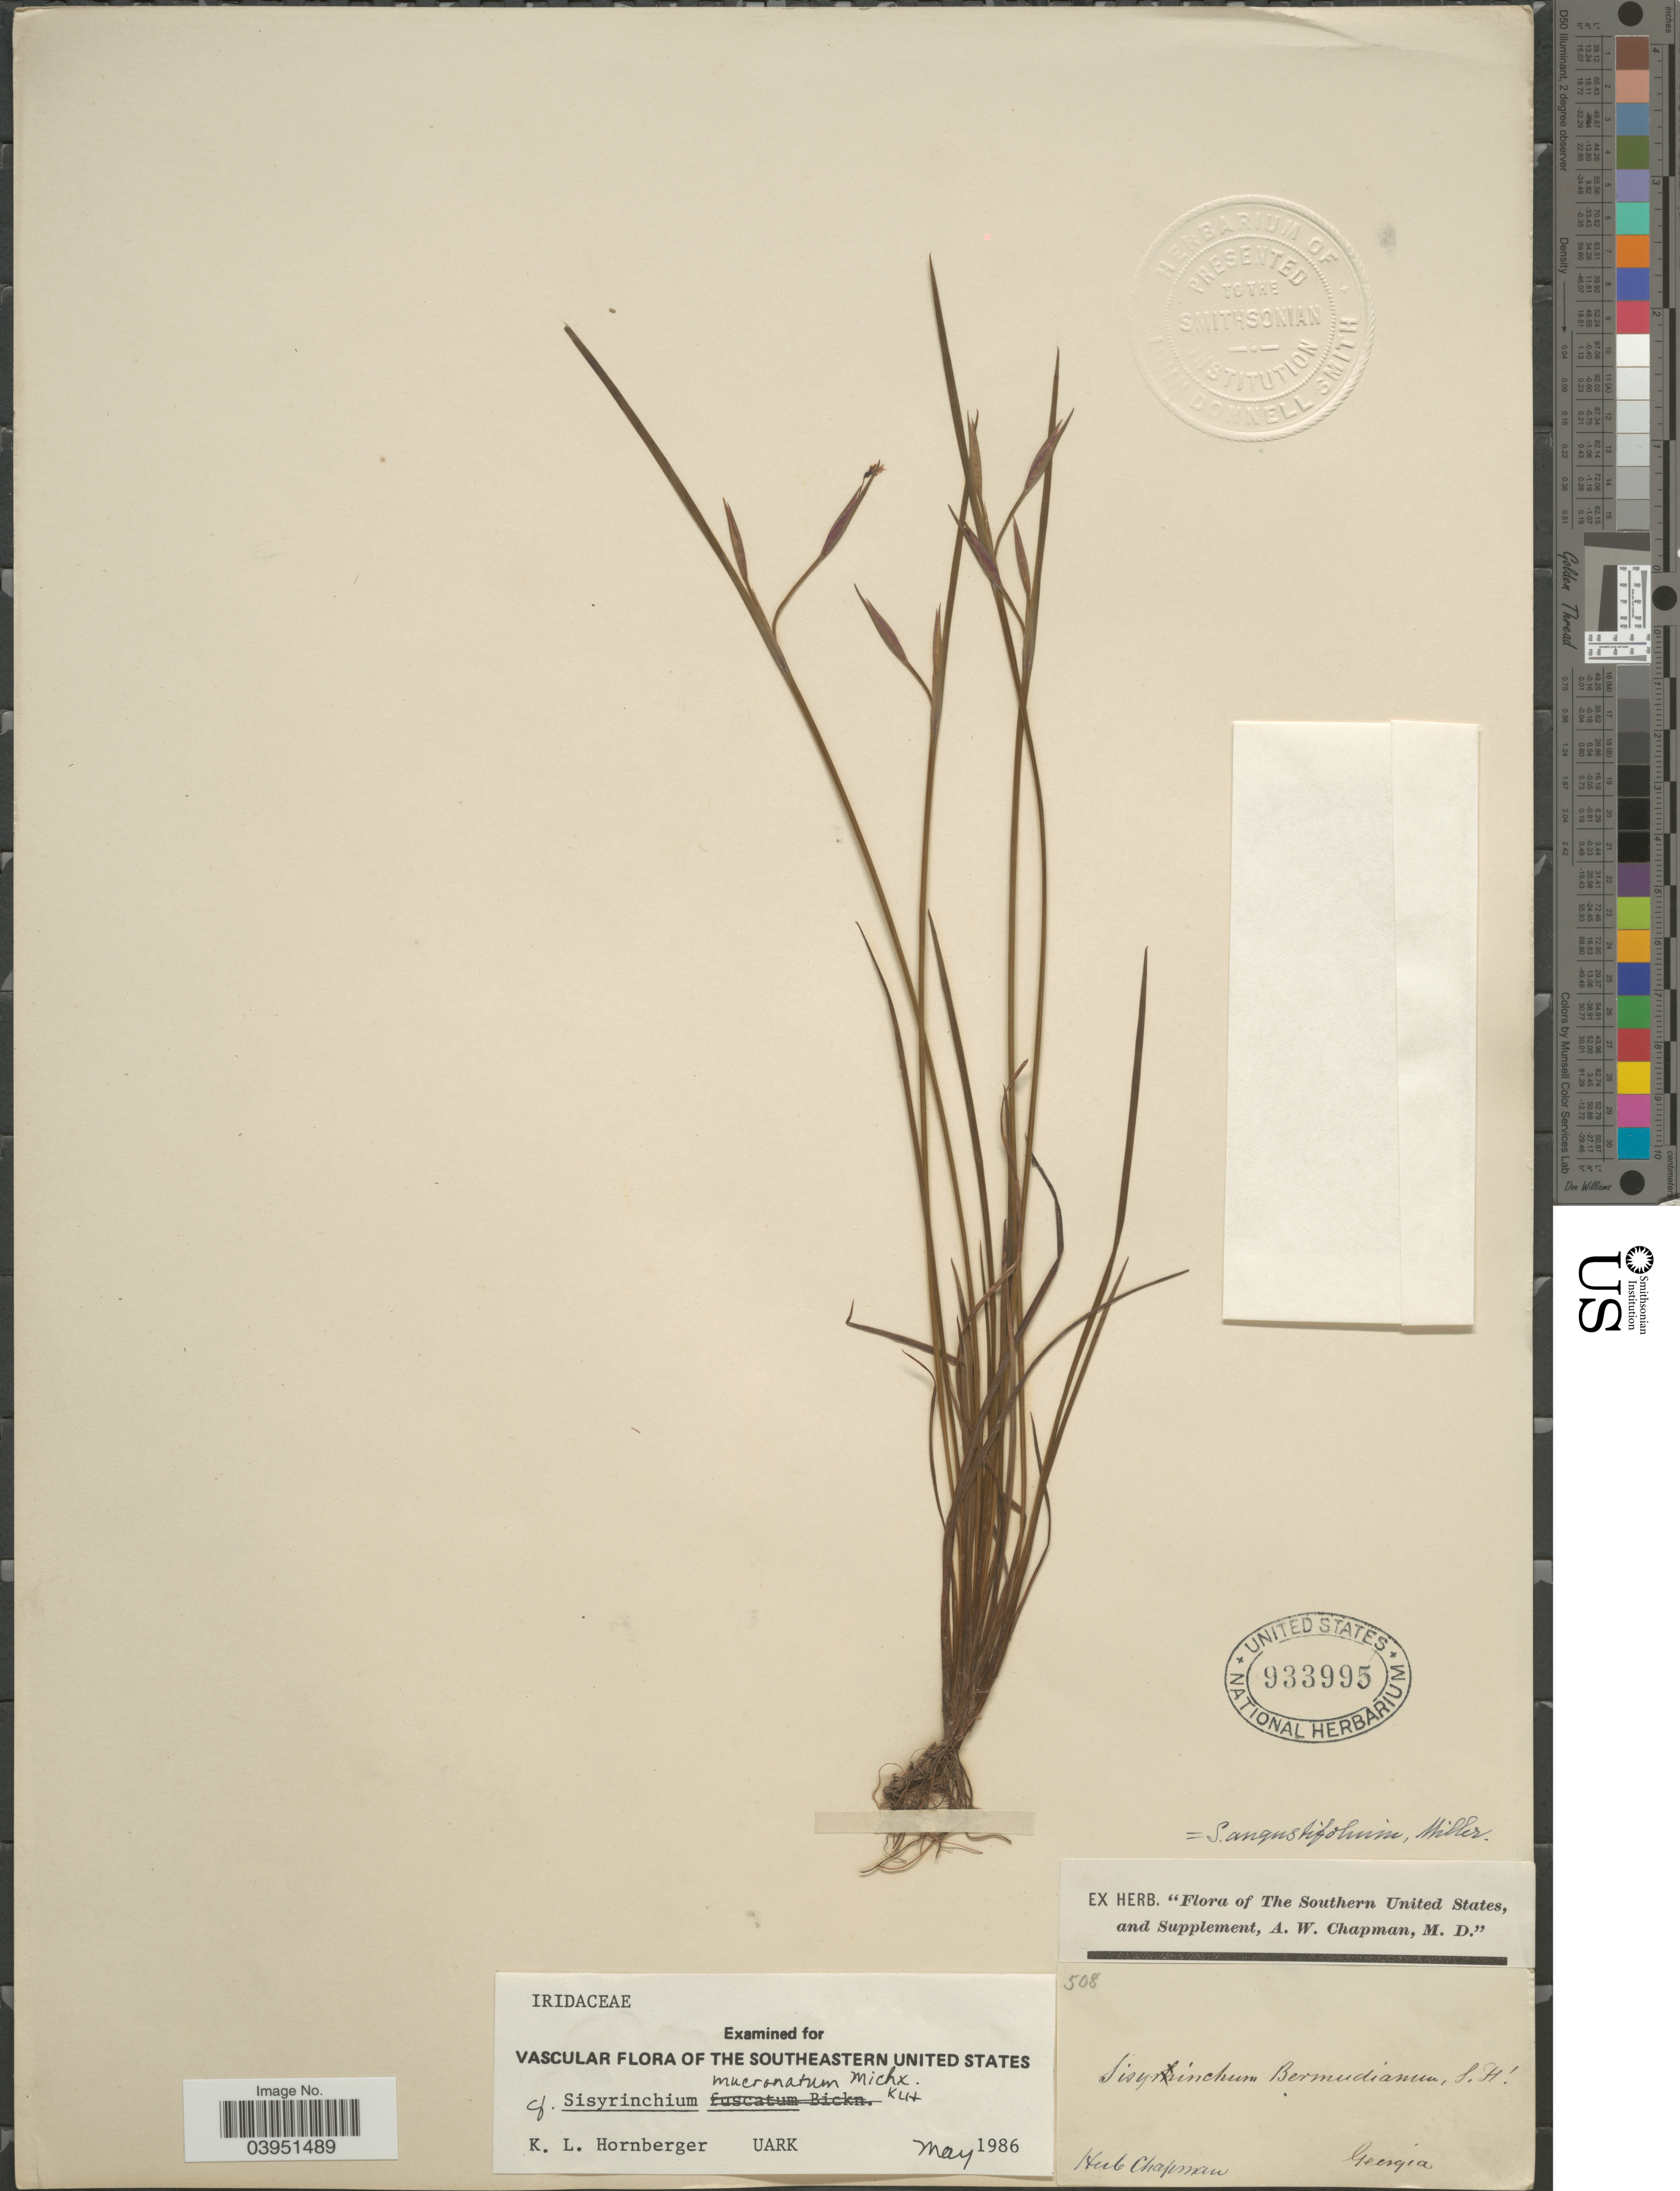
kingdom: Plantae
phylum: Tracheophyta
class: Liliopsida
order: Asparagales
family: Iridaceae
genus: Sisyrinchium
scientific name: Sisyrinchium mucronatum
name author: Michx.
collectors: ex herb. A.W. Chapman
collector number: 508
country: United States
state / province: Georgia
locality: The Southern United States.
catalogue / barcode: US 933995